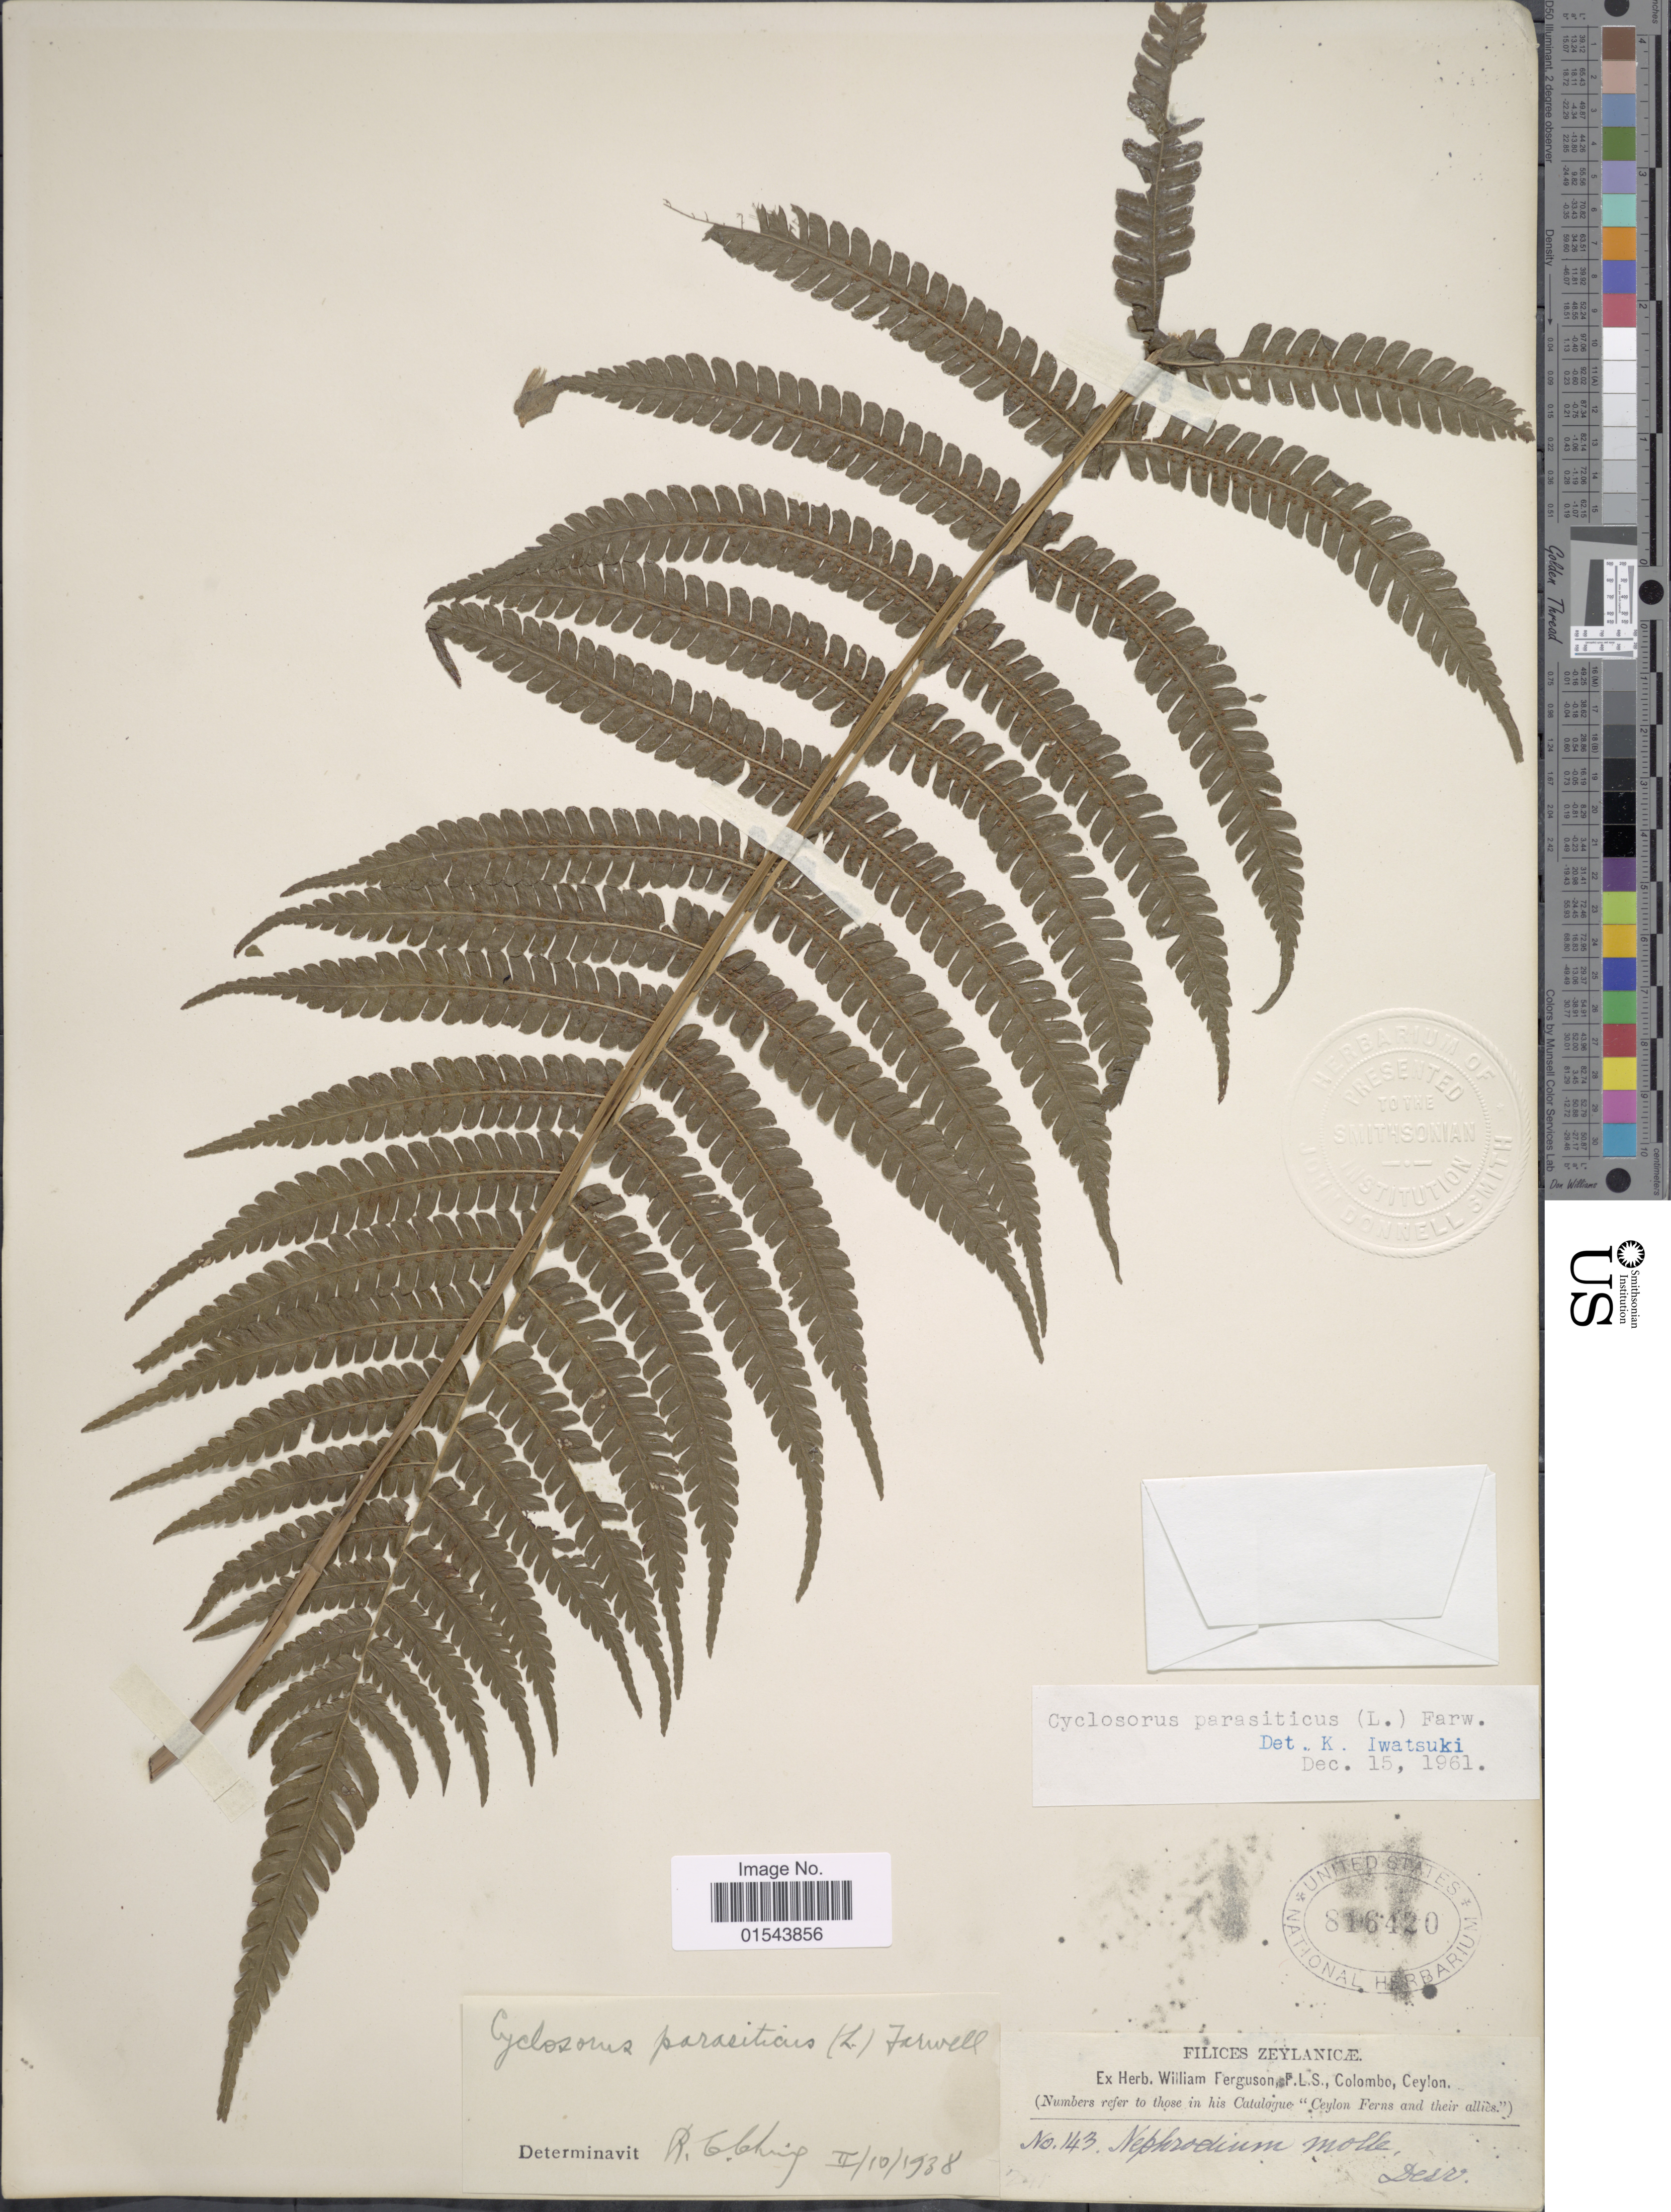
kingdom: Plantae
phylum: Tracheophyta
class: Polypodiopsida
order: Polypodiales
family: Thelypteridaceae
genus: Christella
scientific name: Christella parasitica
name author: (L.) H. Lév.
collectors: ex herb. William Ferguson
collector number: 143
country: Sri Lanka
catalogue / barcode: US 816420